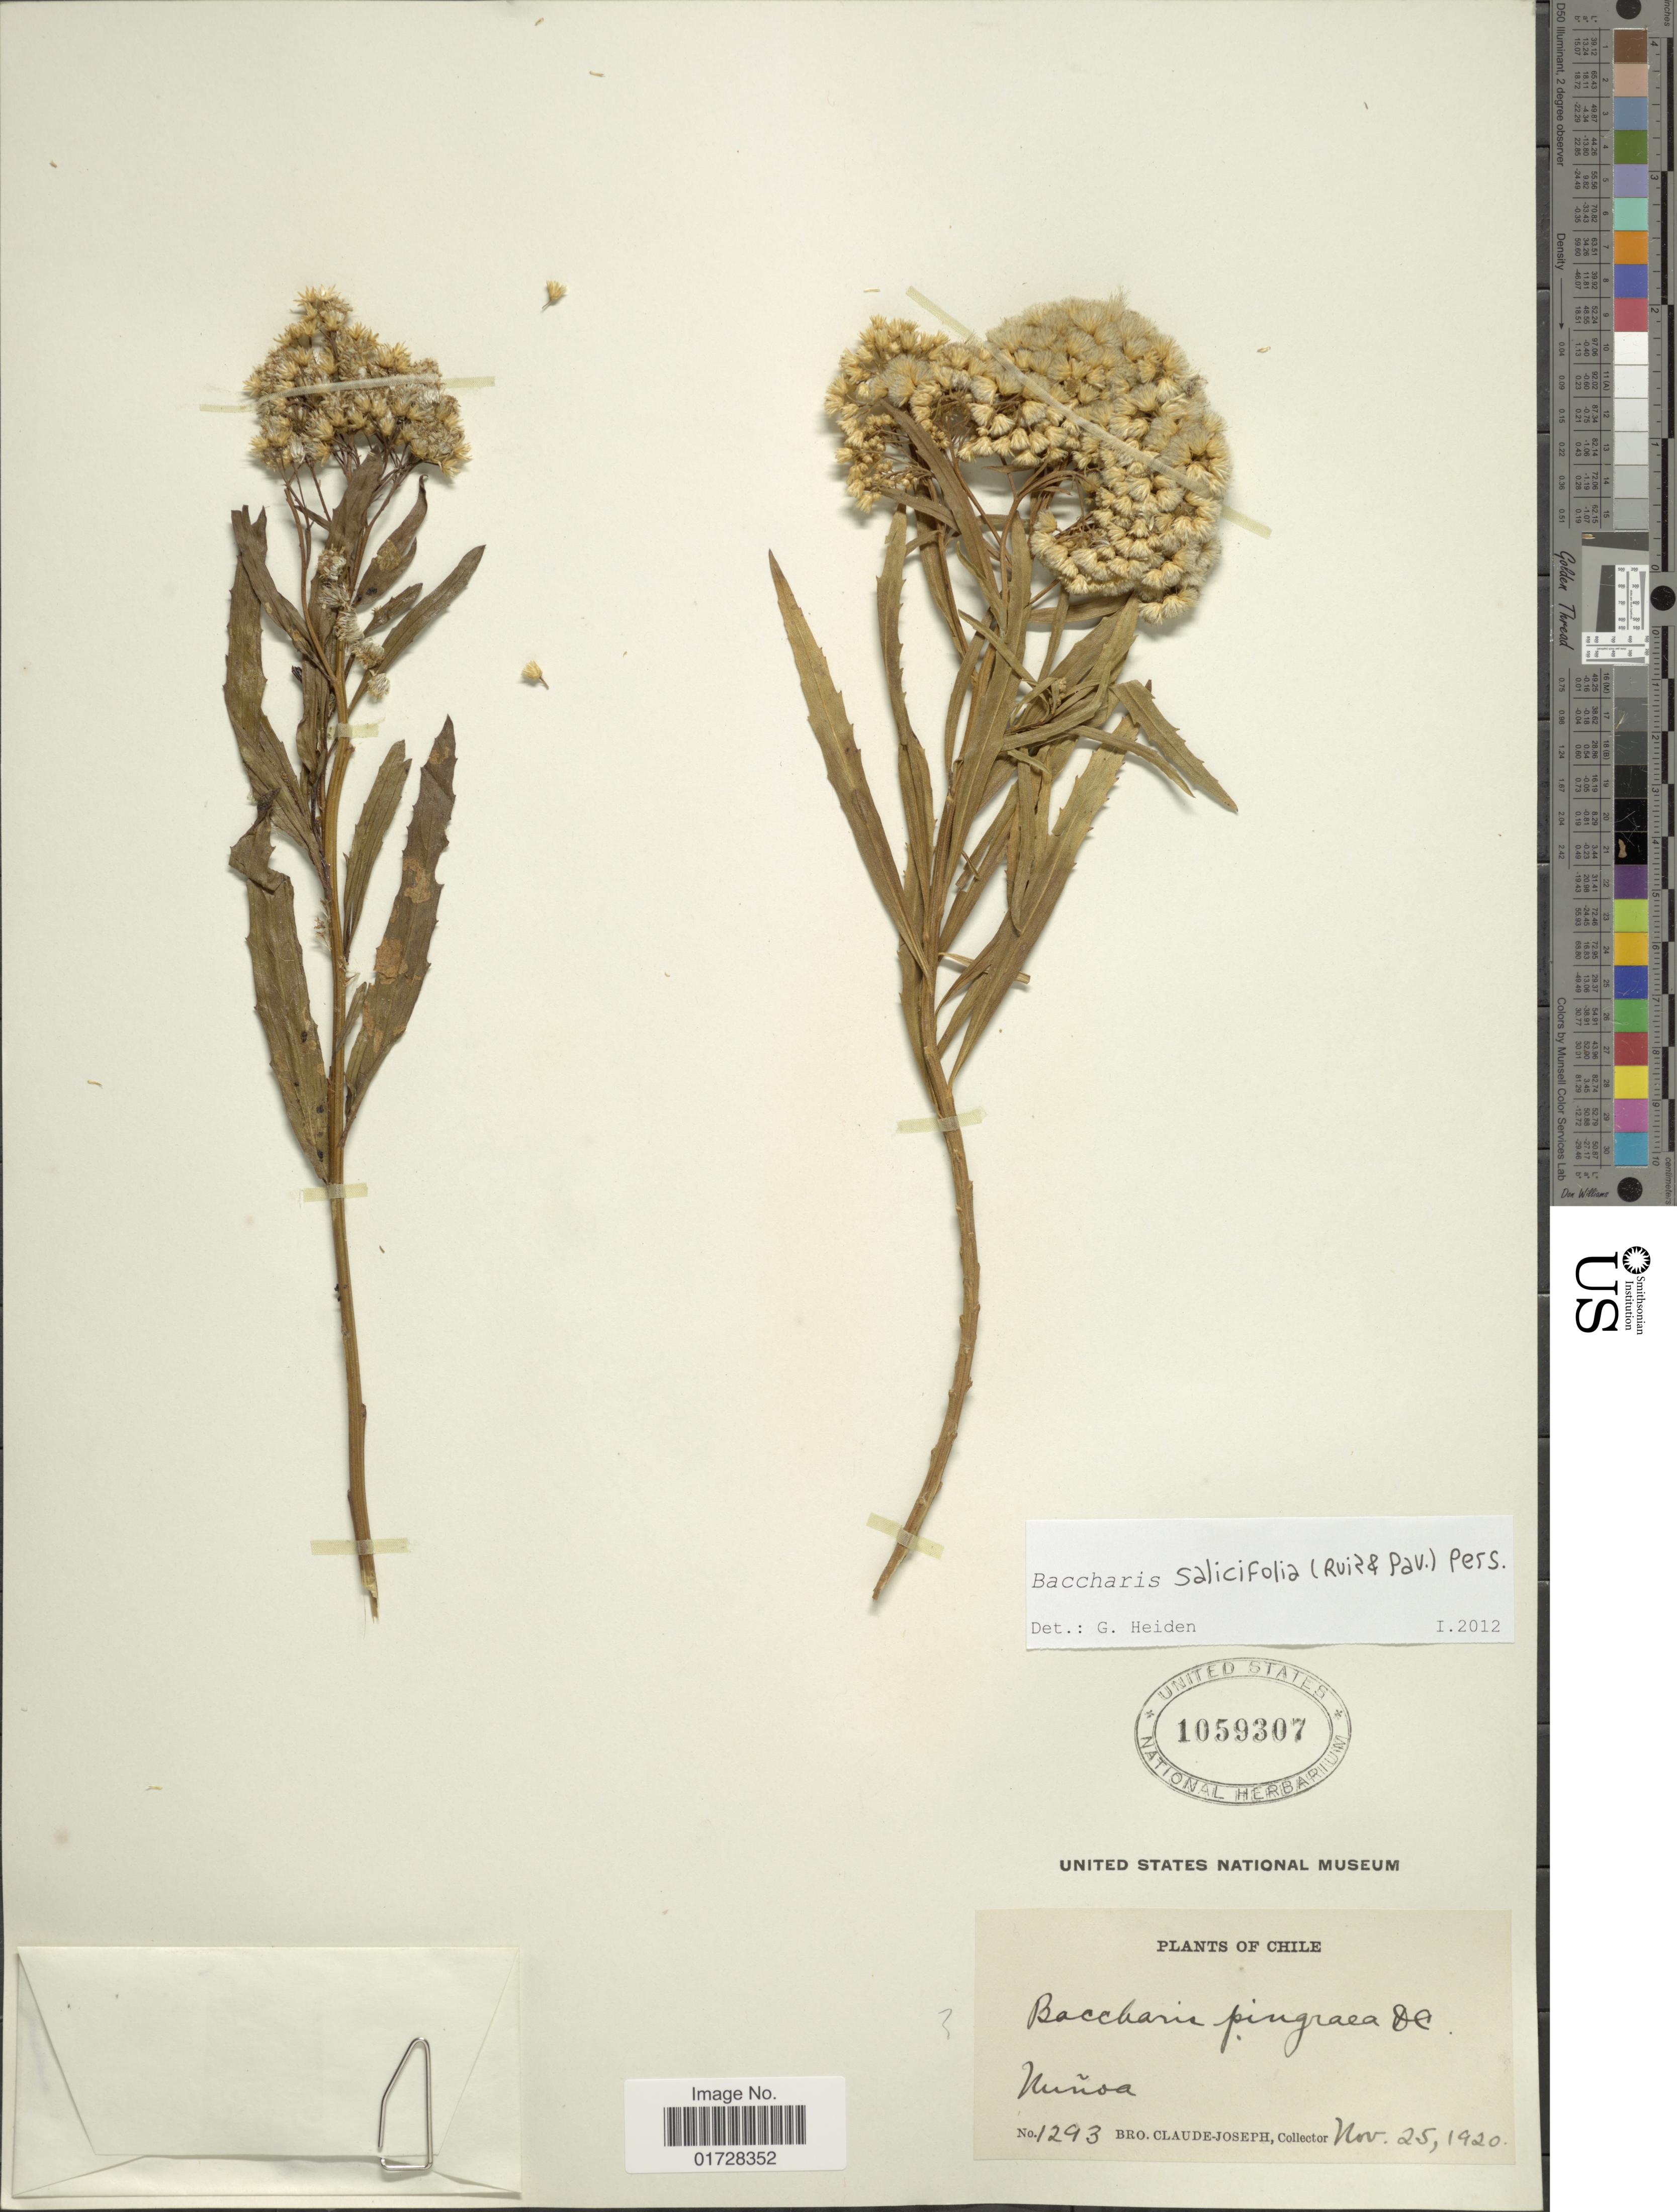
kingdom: Plantae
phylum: Tracheophyta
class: Magnoliopsida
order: Asterales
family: Asteraceae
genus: Baccharis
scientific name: Baccharis salicifolia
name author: (Ruiz & Pav.) Pers.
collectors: Bro. Claude-Joseph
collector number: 1293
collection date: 1920-11-25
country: Chile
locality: Nunoa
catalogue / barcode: US 1059307